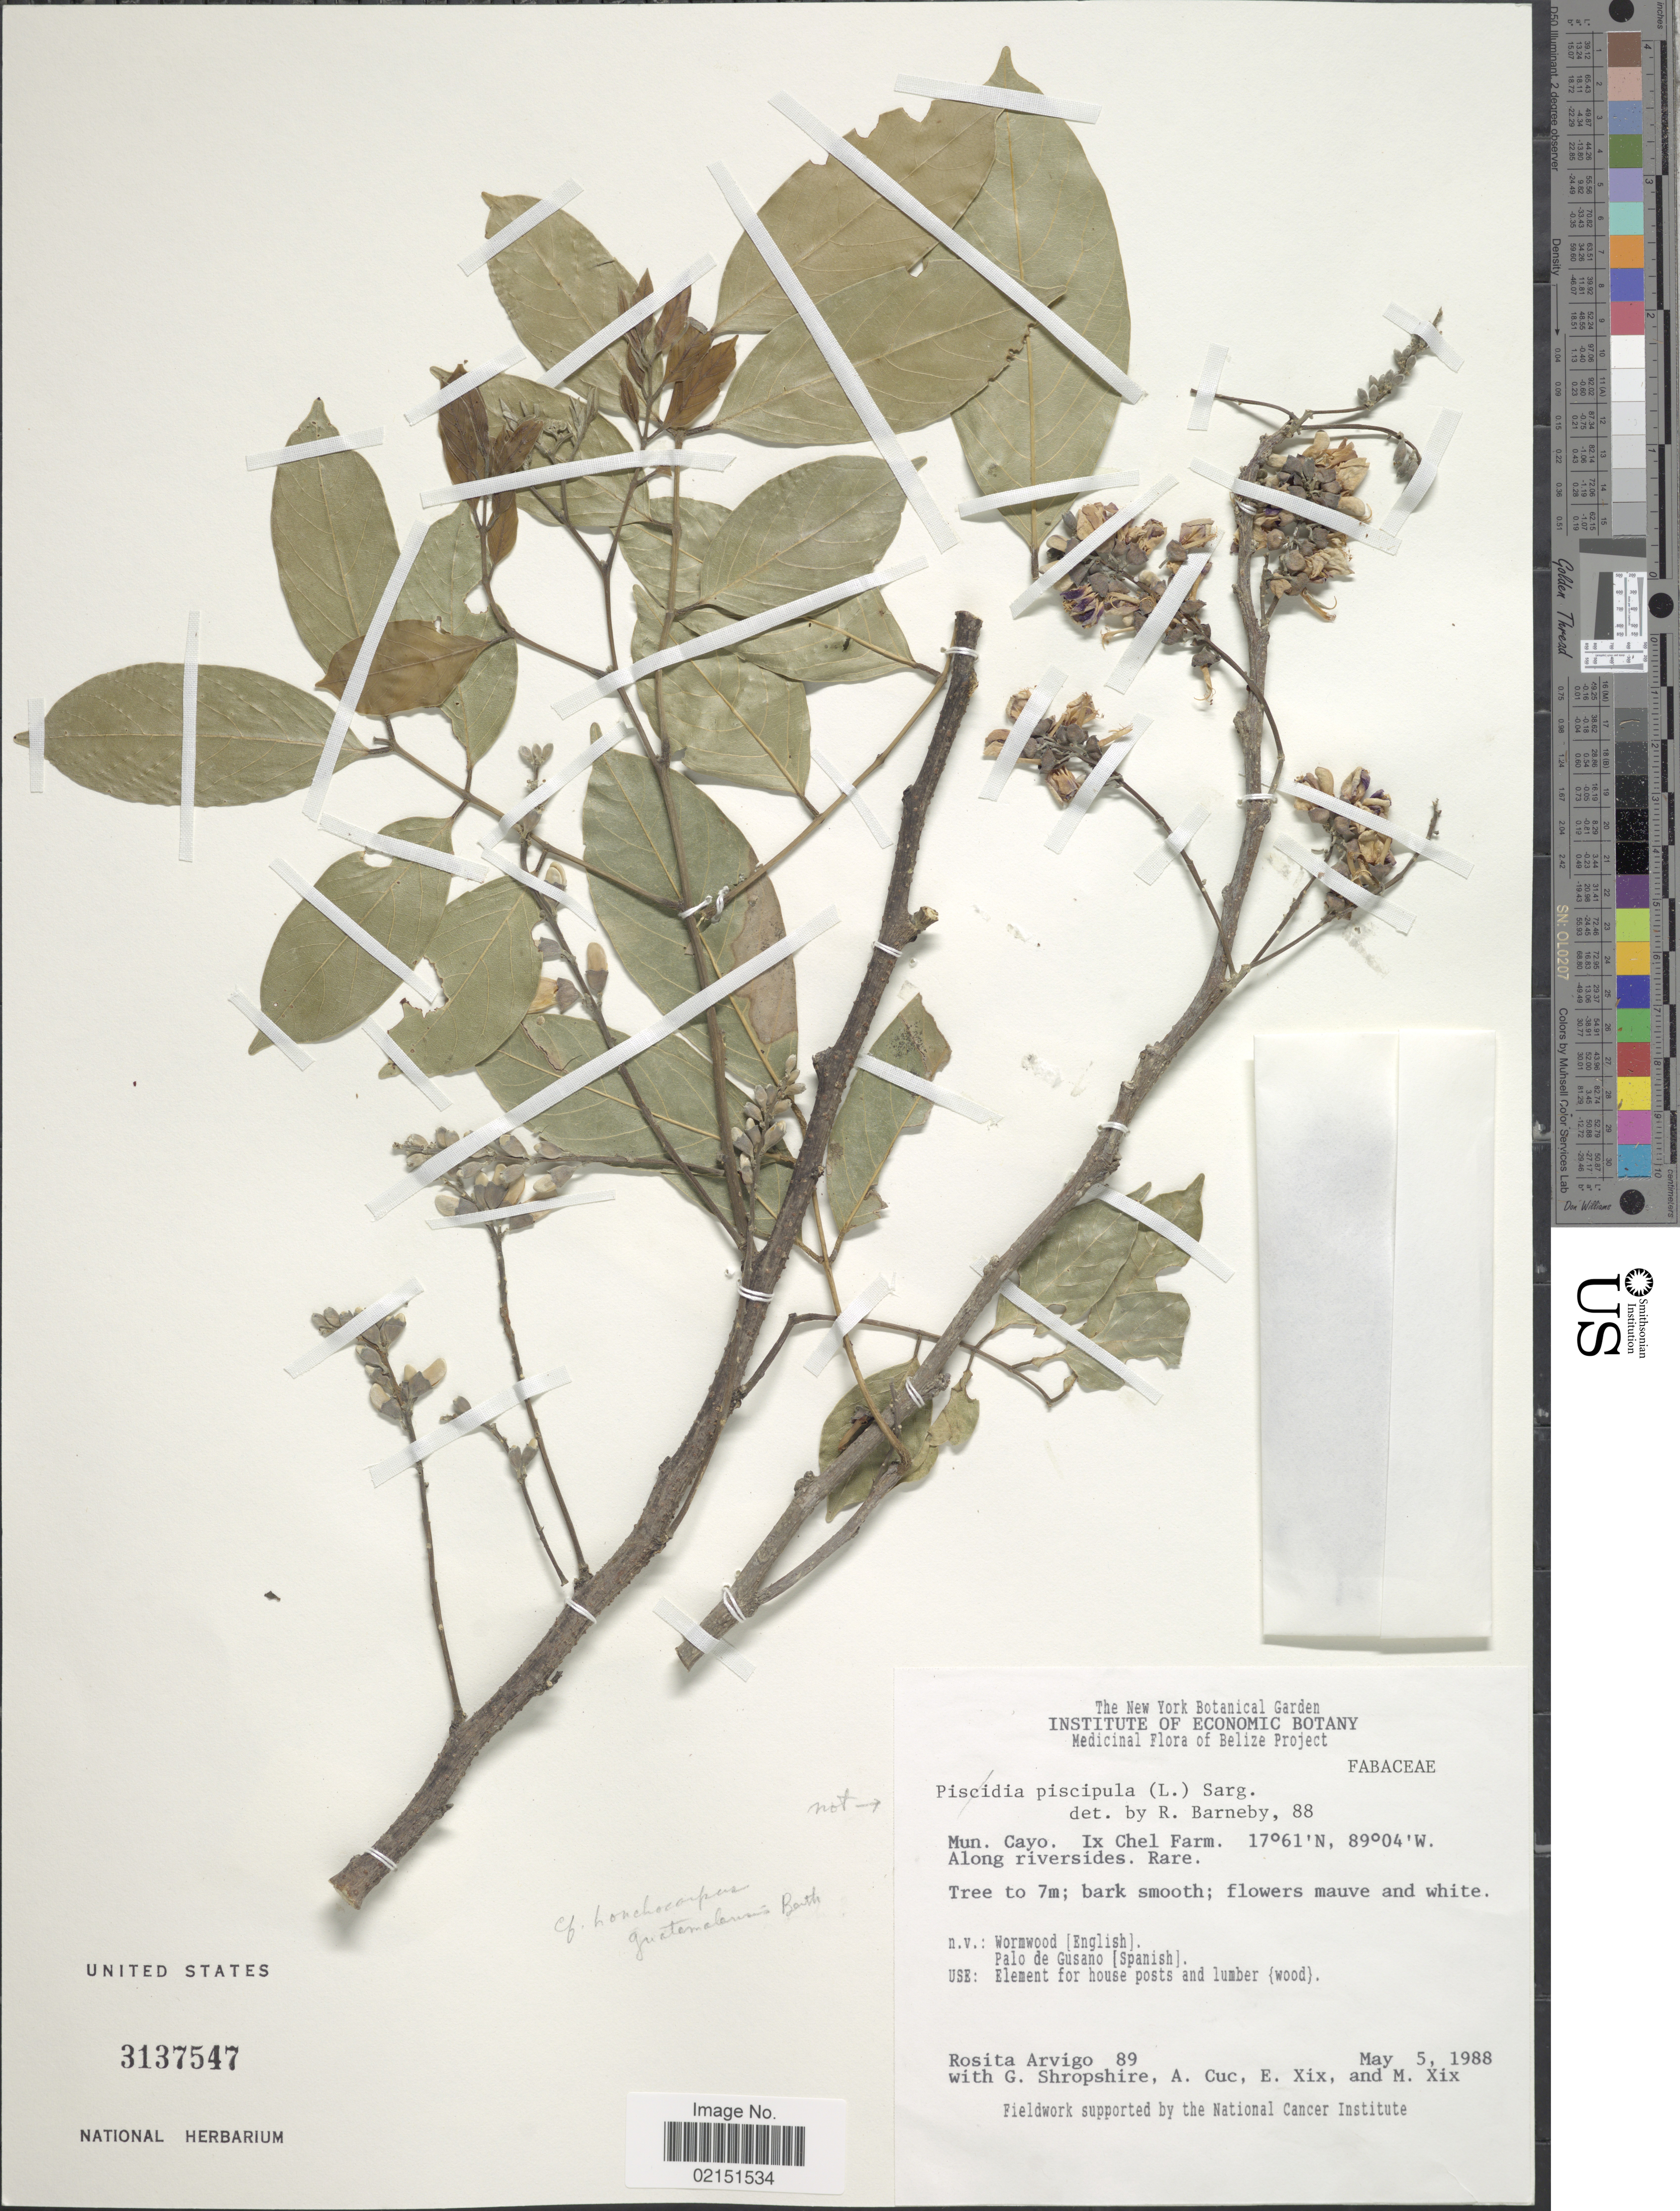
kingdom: Plantae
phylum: Tracheophyta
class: Magnoliopsida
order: Fabales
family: Fabaceae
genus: Lonchocarpus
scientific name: Lonchocarpus guatemalensis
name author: Benth.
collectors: R. Arvigo, G. Shropshire, A. Cuc, E. Xix & M. Xix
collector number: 89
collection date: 1988-05-05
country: Belize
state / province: Cayo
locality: Mun. Cayo. Ix Chel Farm. Along riversides.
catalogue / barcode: US 3137547